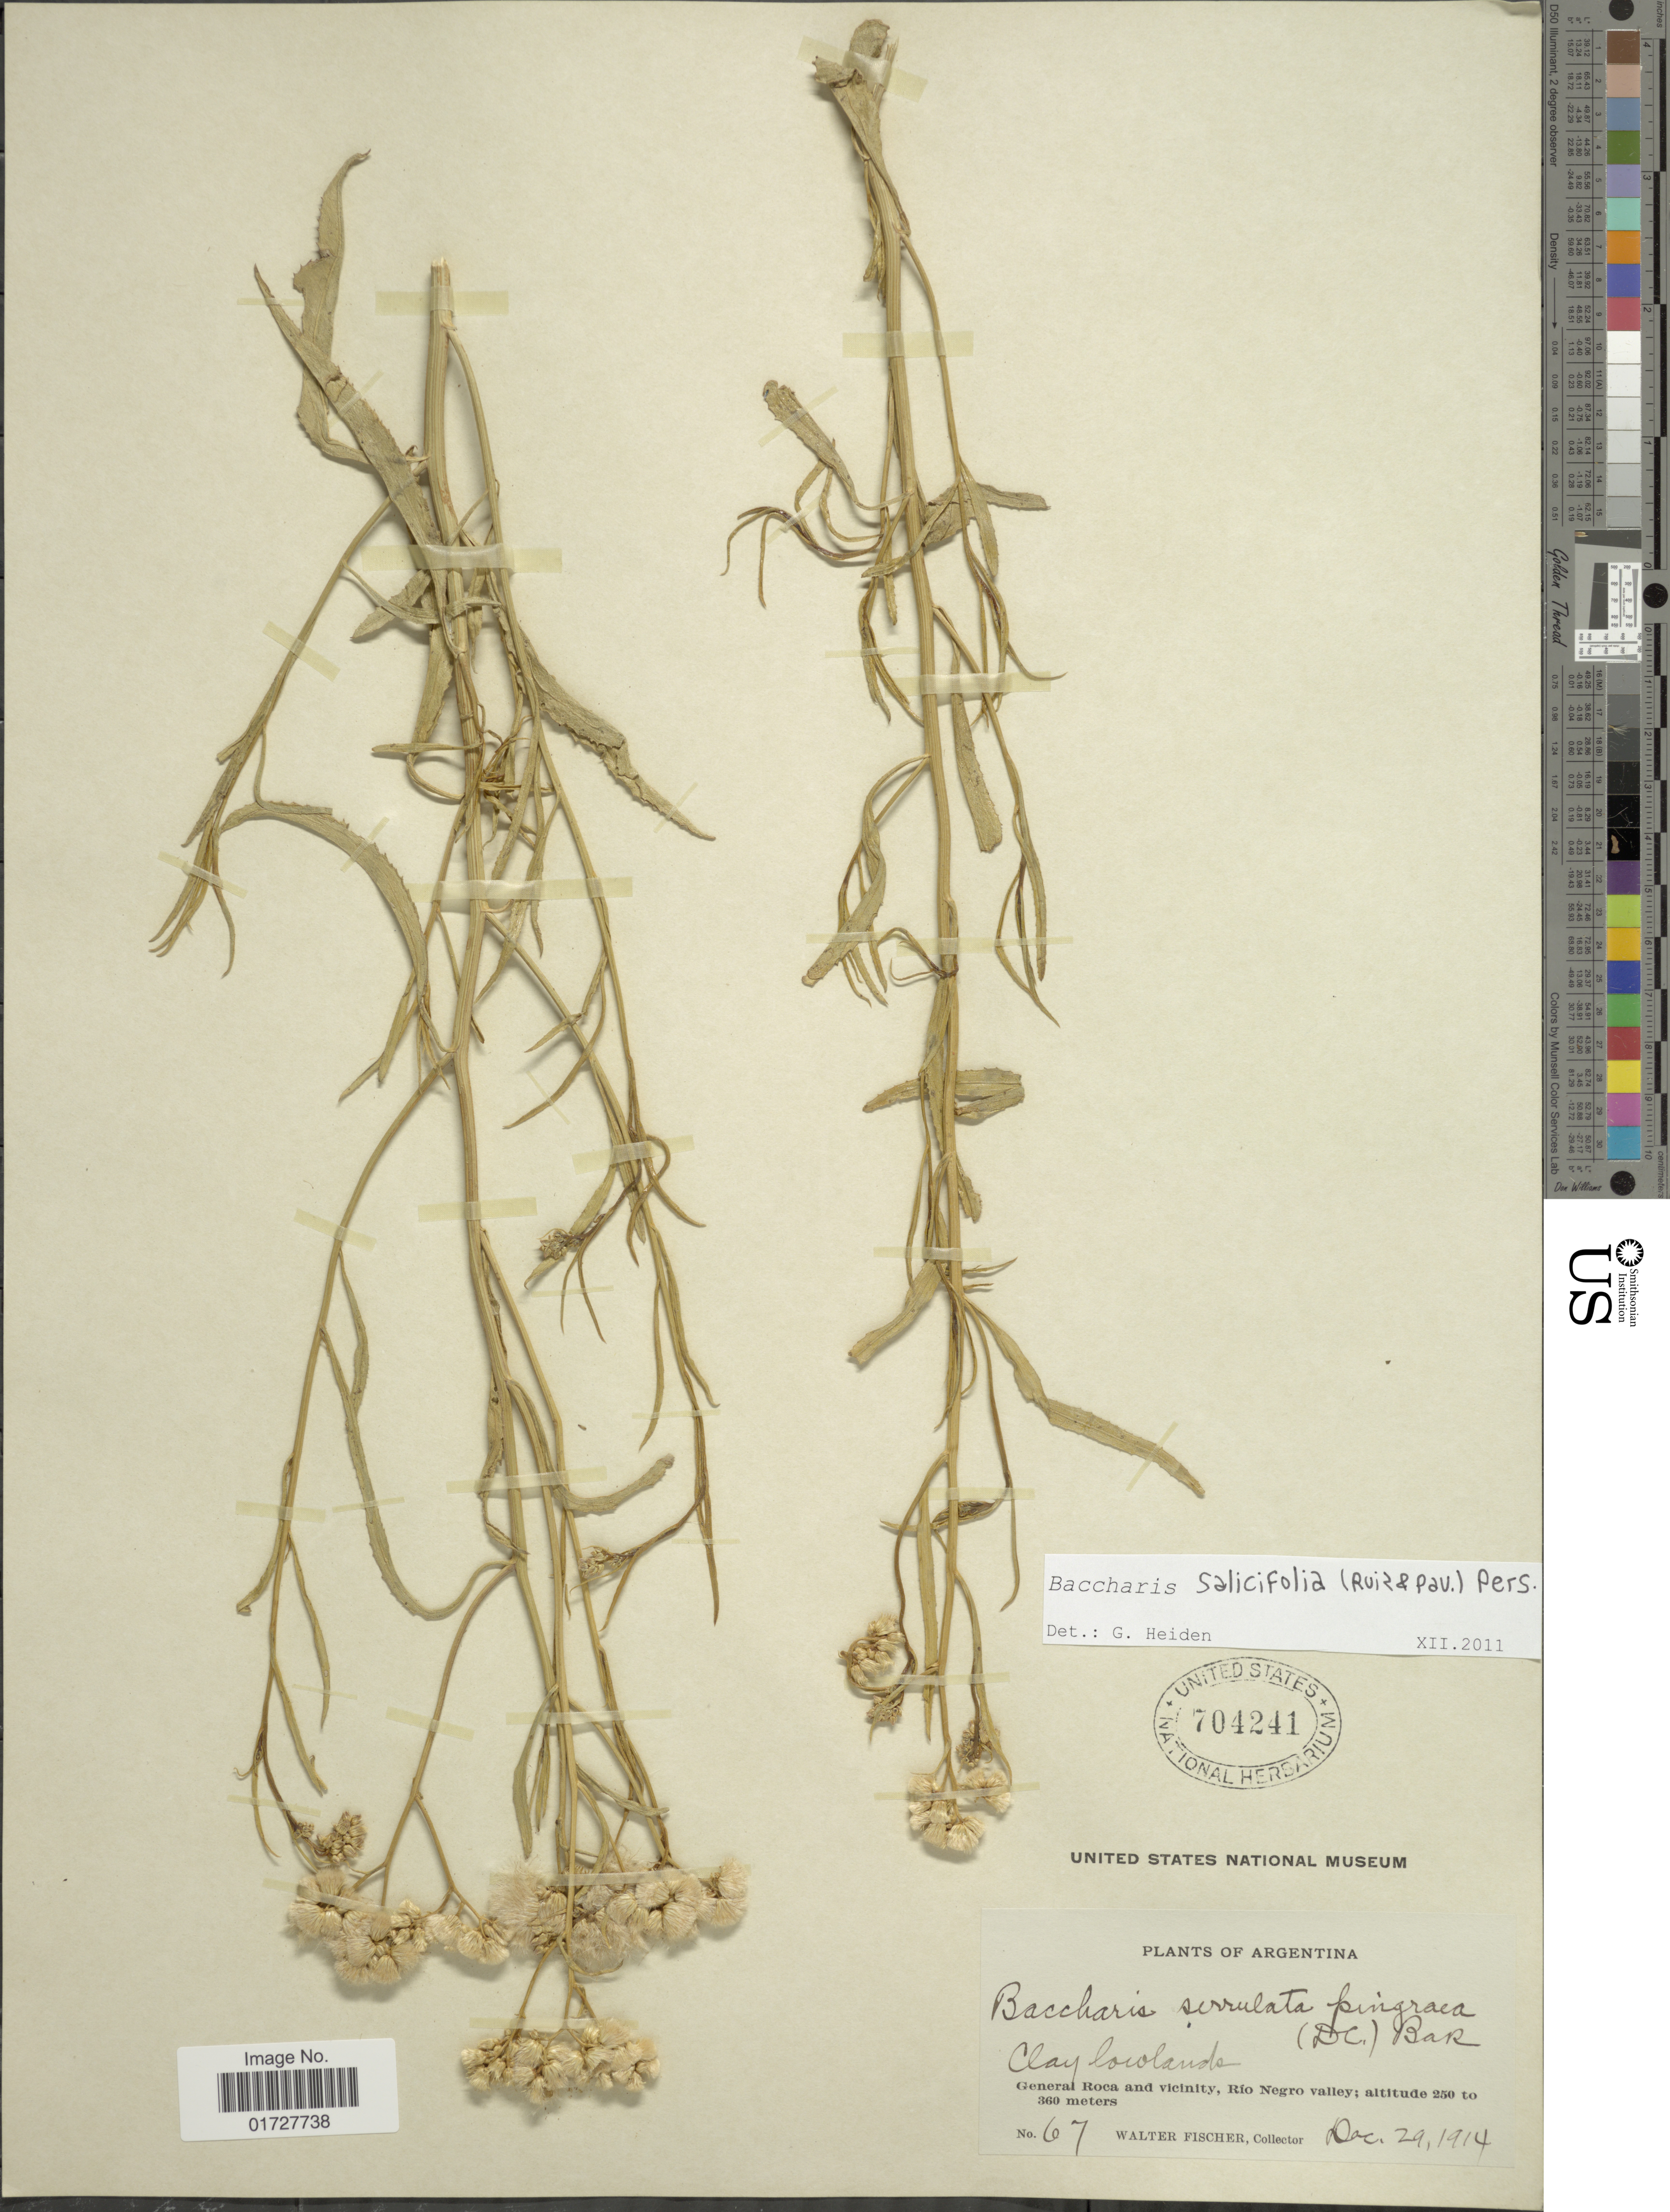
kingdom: Plantae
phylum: Tracheophyta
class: Magnoliopsida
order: Asterales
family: Asteraceae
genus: Baccharis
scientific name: Baccharis salicifolia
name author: (Ruiz & Pav.) Pers.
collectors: W. Fischer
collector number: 67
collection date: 1914-12-29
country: Argentina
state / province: Rio Negro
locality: General Roca and vicinity, Rio Negro Valley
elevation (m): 250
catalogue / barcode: US 704241